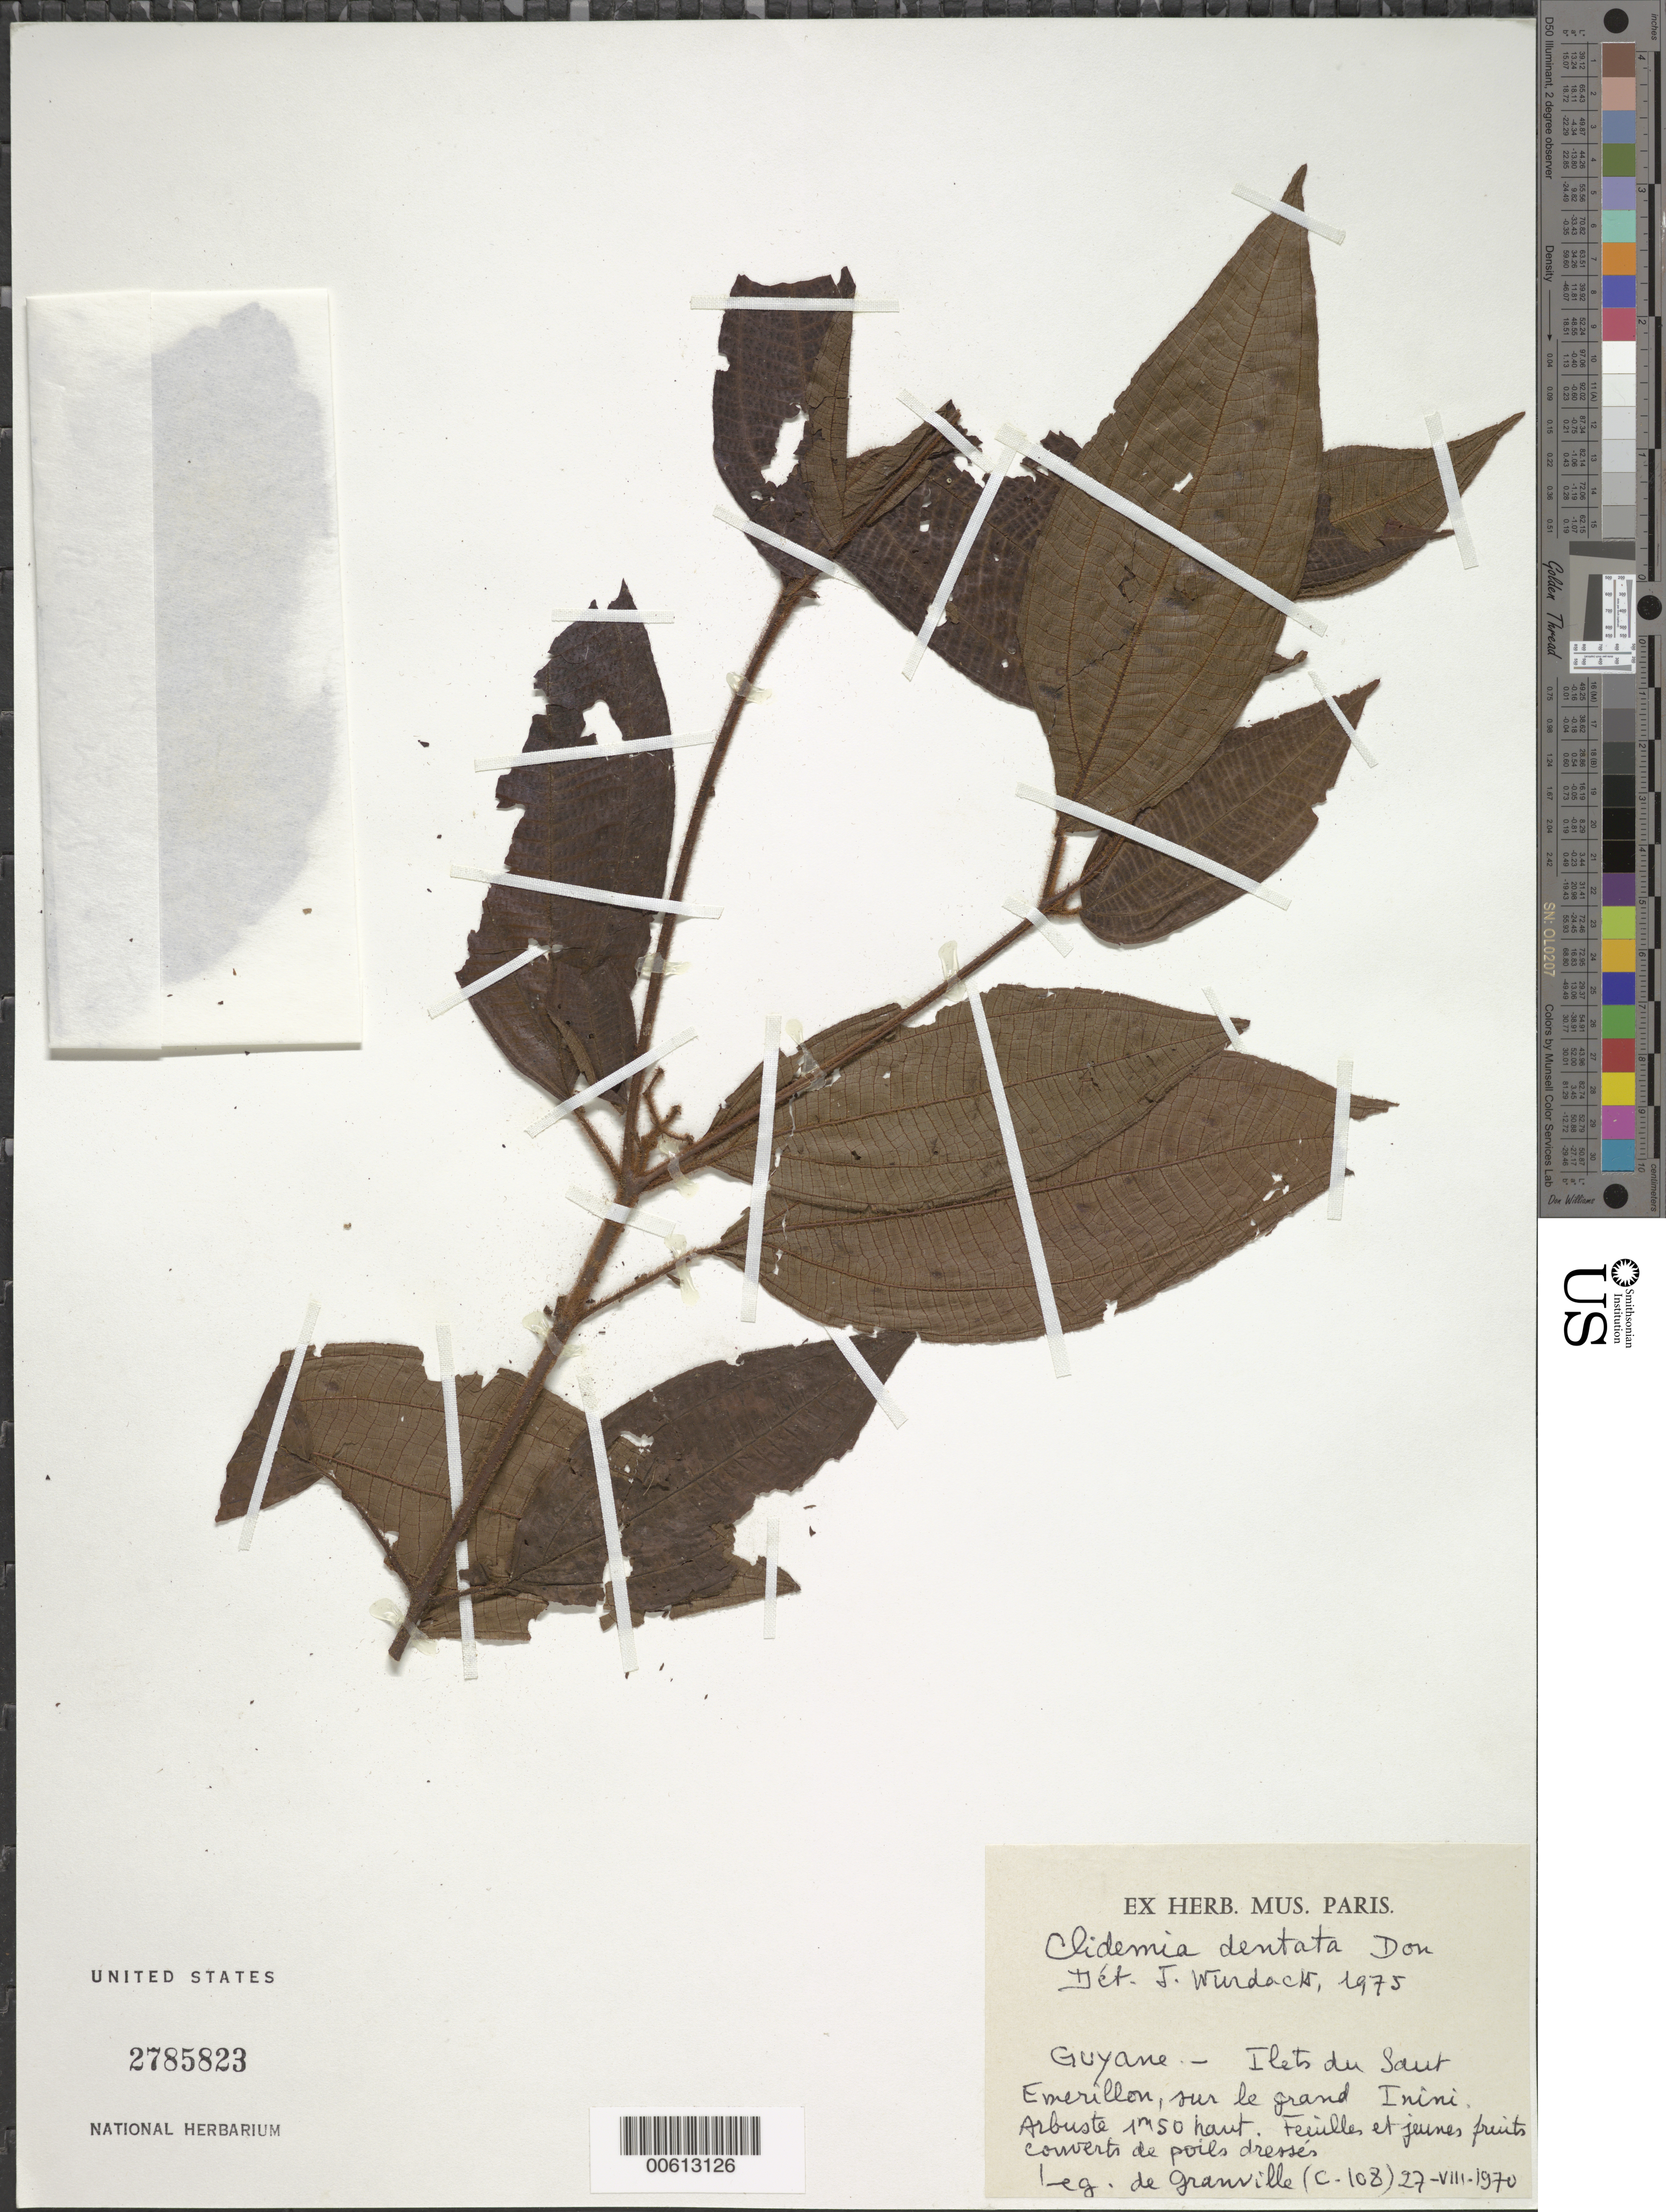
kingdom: Plantae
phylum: Tracheophyta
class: Magnoliopsida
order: Myrtales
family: Melastomataceae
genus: Clidemia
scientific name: Clidemia dentata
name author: D. Don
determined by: Wurdack, John J., (US), US (UNITED STATES)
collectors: J.-J. de Granville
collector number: C 108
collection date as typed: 27-Aug-70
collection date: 1970-08-27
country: French Guiana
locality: Grand Inini, Ilets du Saut Emerillon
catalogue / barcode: US 2785823